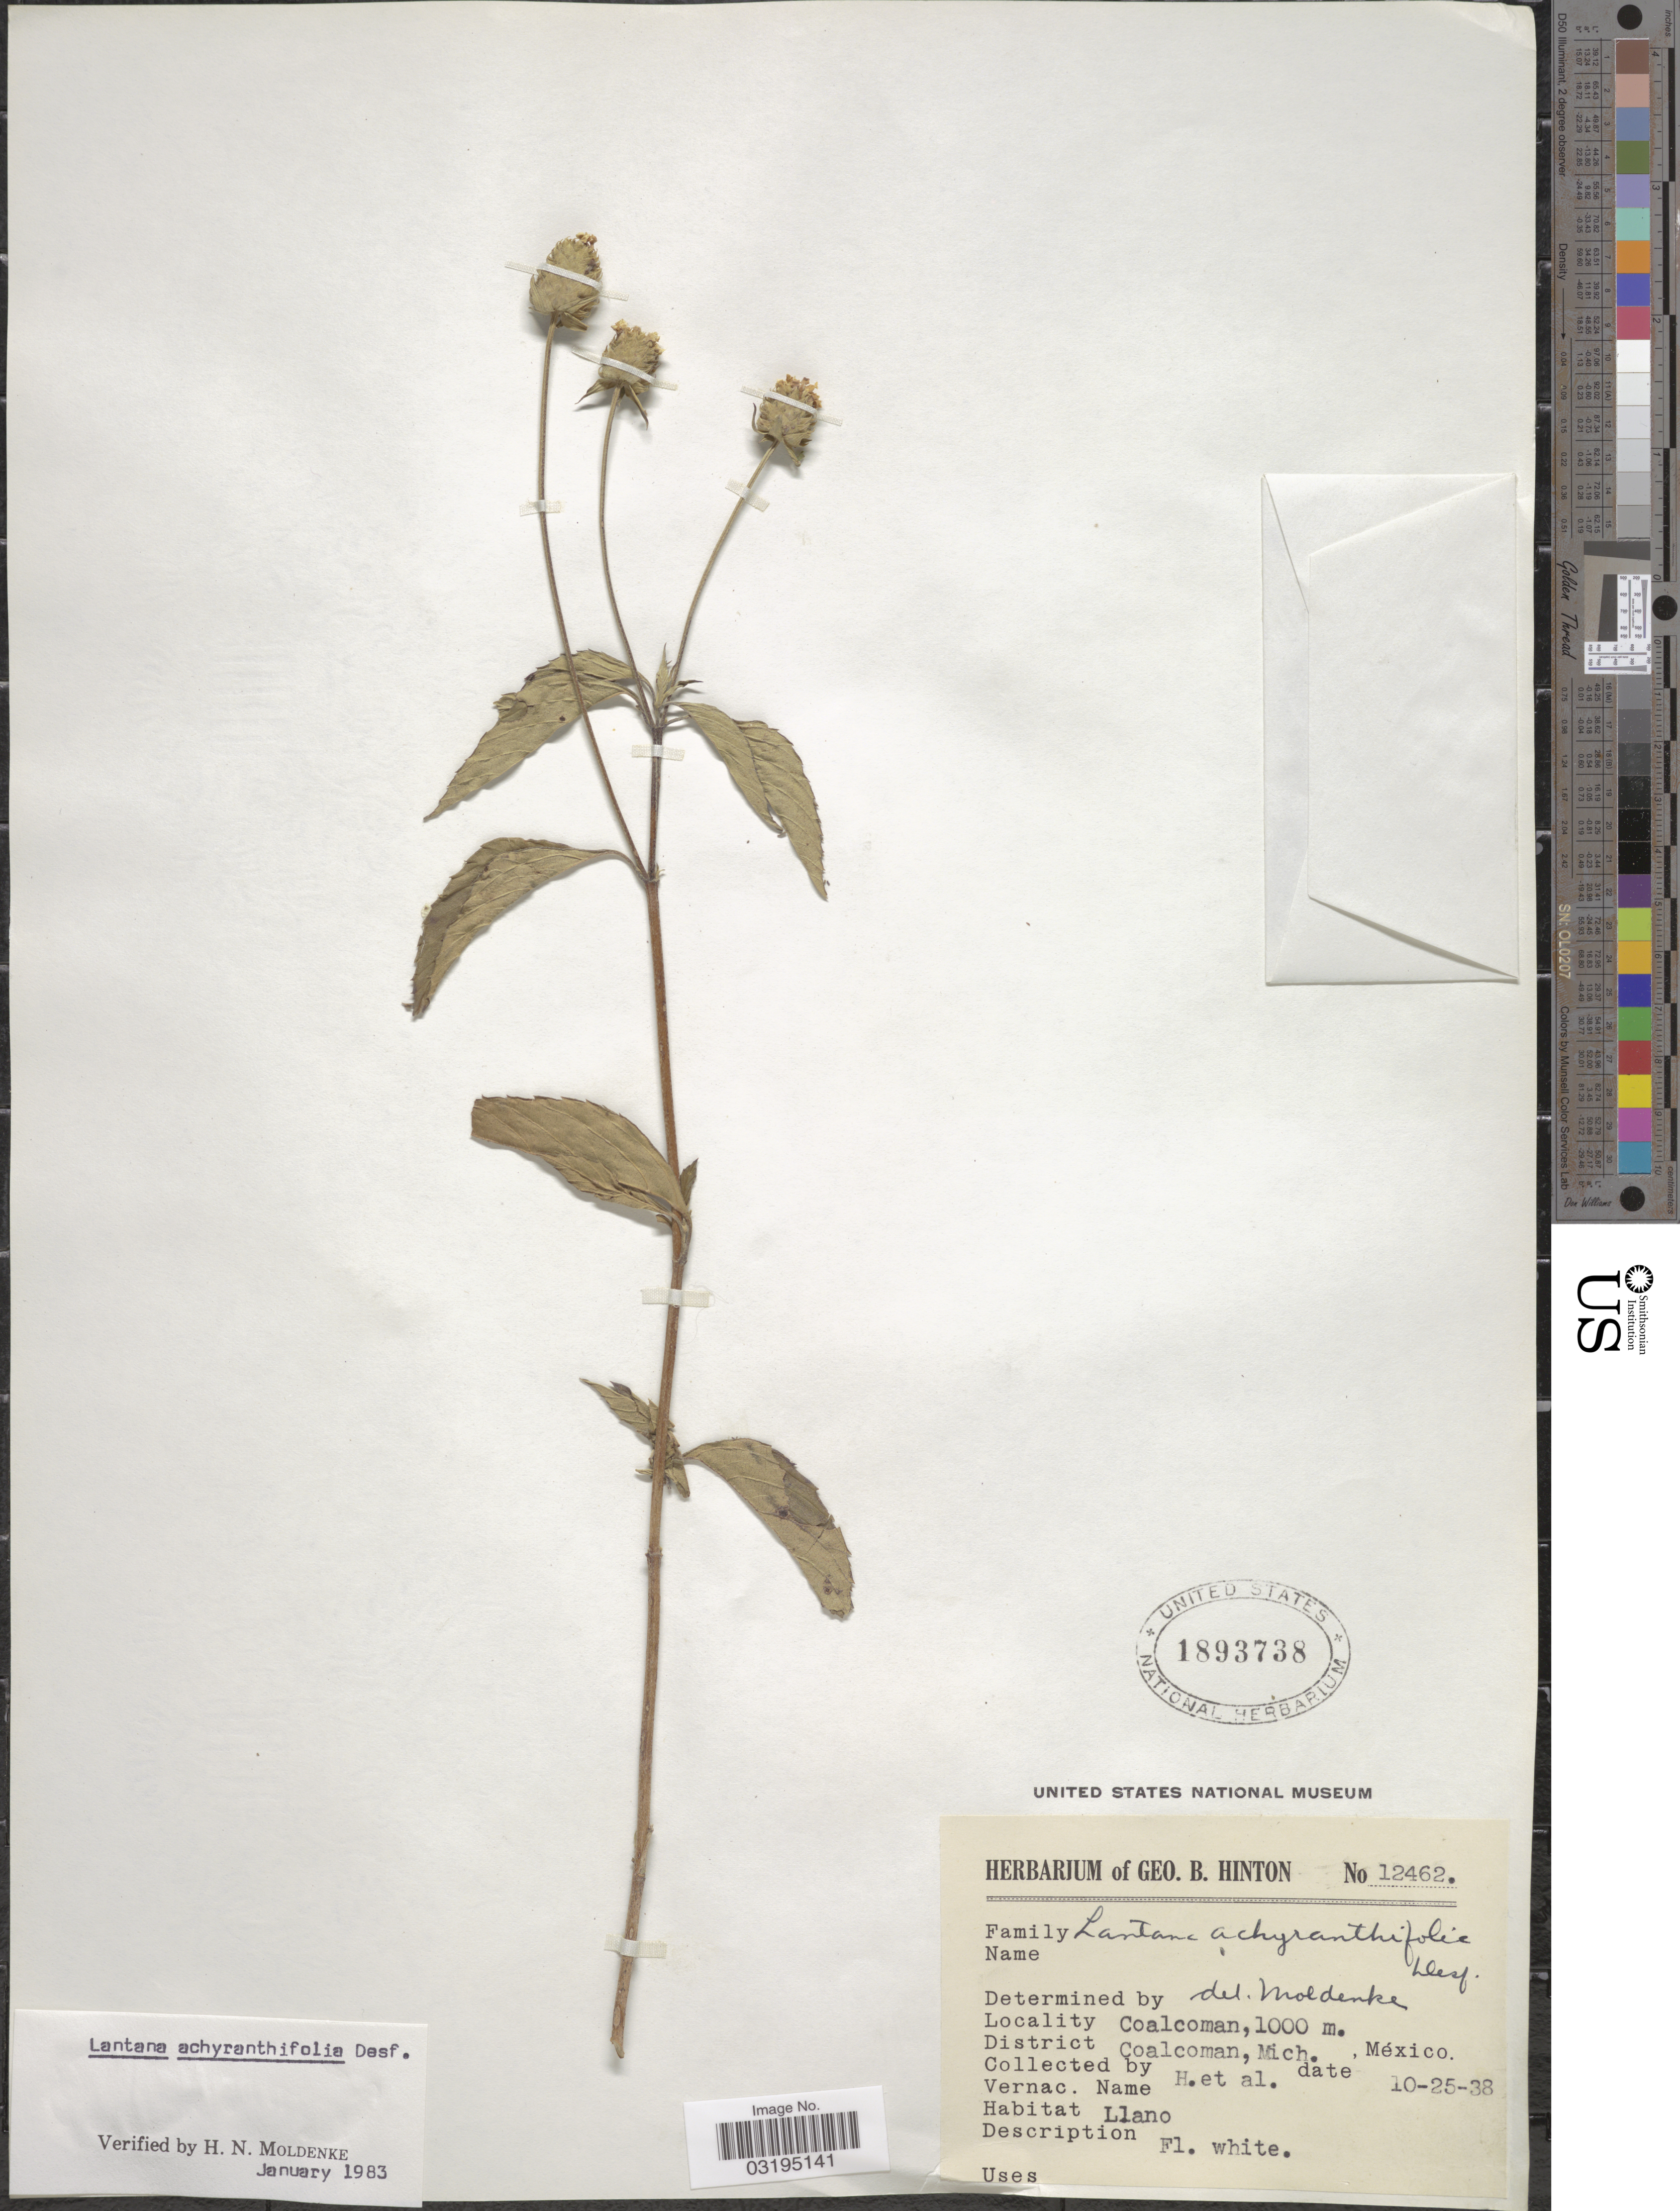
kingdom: Plantae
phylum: Tracheophyta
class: Magnoliopsida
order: Lamiales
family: Verbenaceae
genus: Lantana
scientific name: Lantana achyranthifolia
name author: Desf.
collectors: G. B. Hinton & et al.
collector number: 12462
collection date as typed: Transcribed d/m/y: 25/10/38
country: Mexico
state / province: Michoacán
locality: Coalcoman. District Coalcoman.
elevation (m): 1000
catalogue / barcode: US 1893738